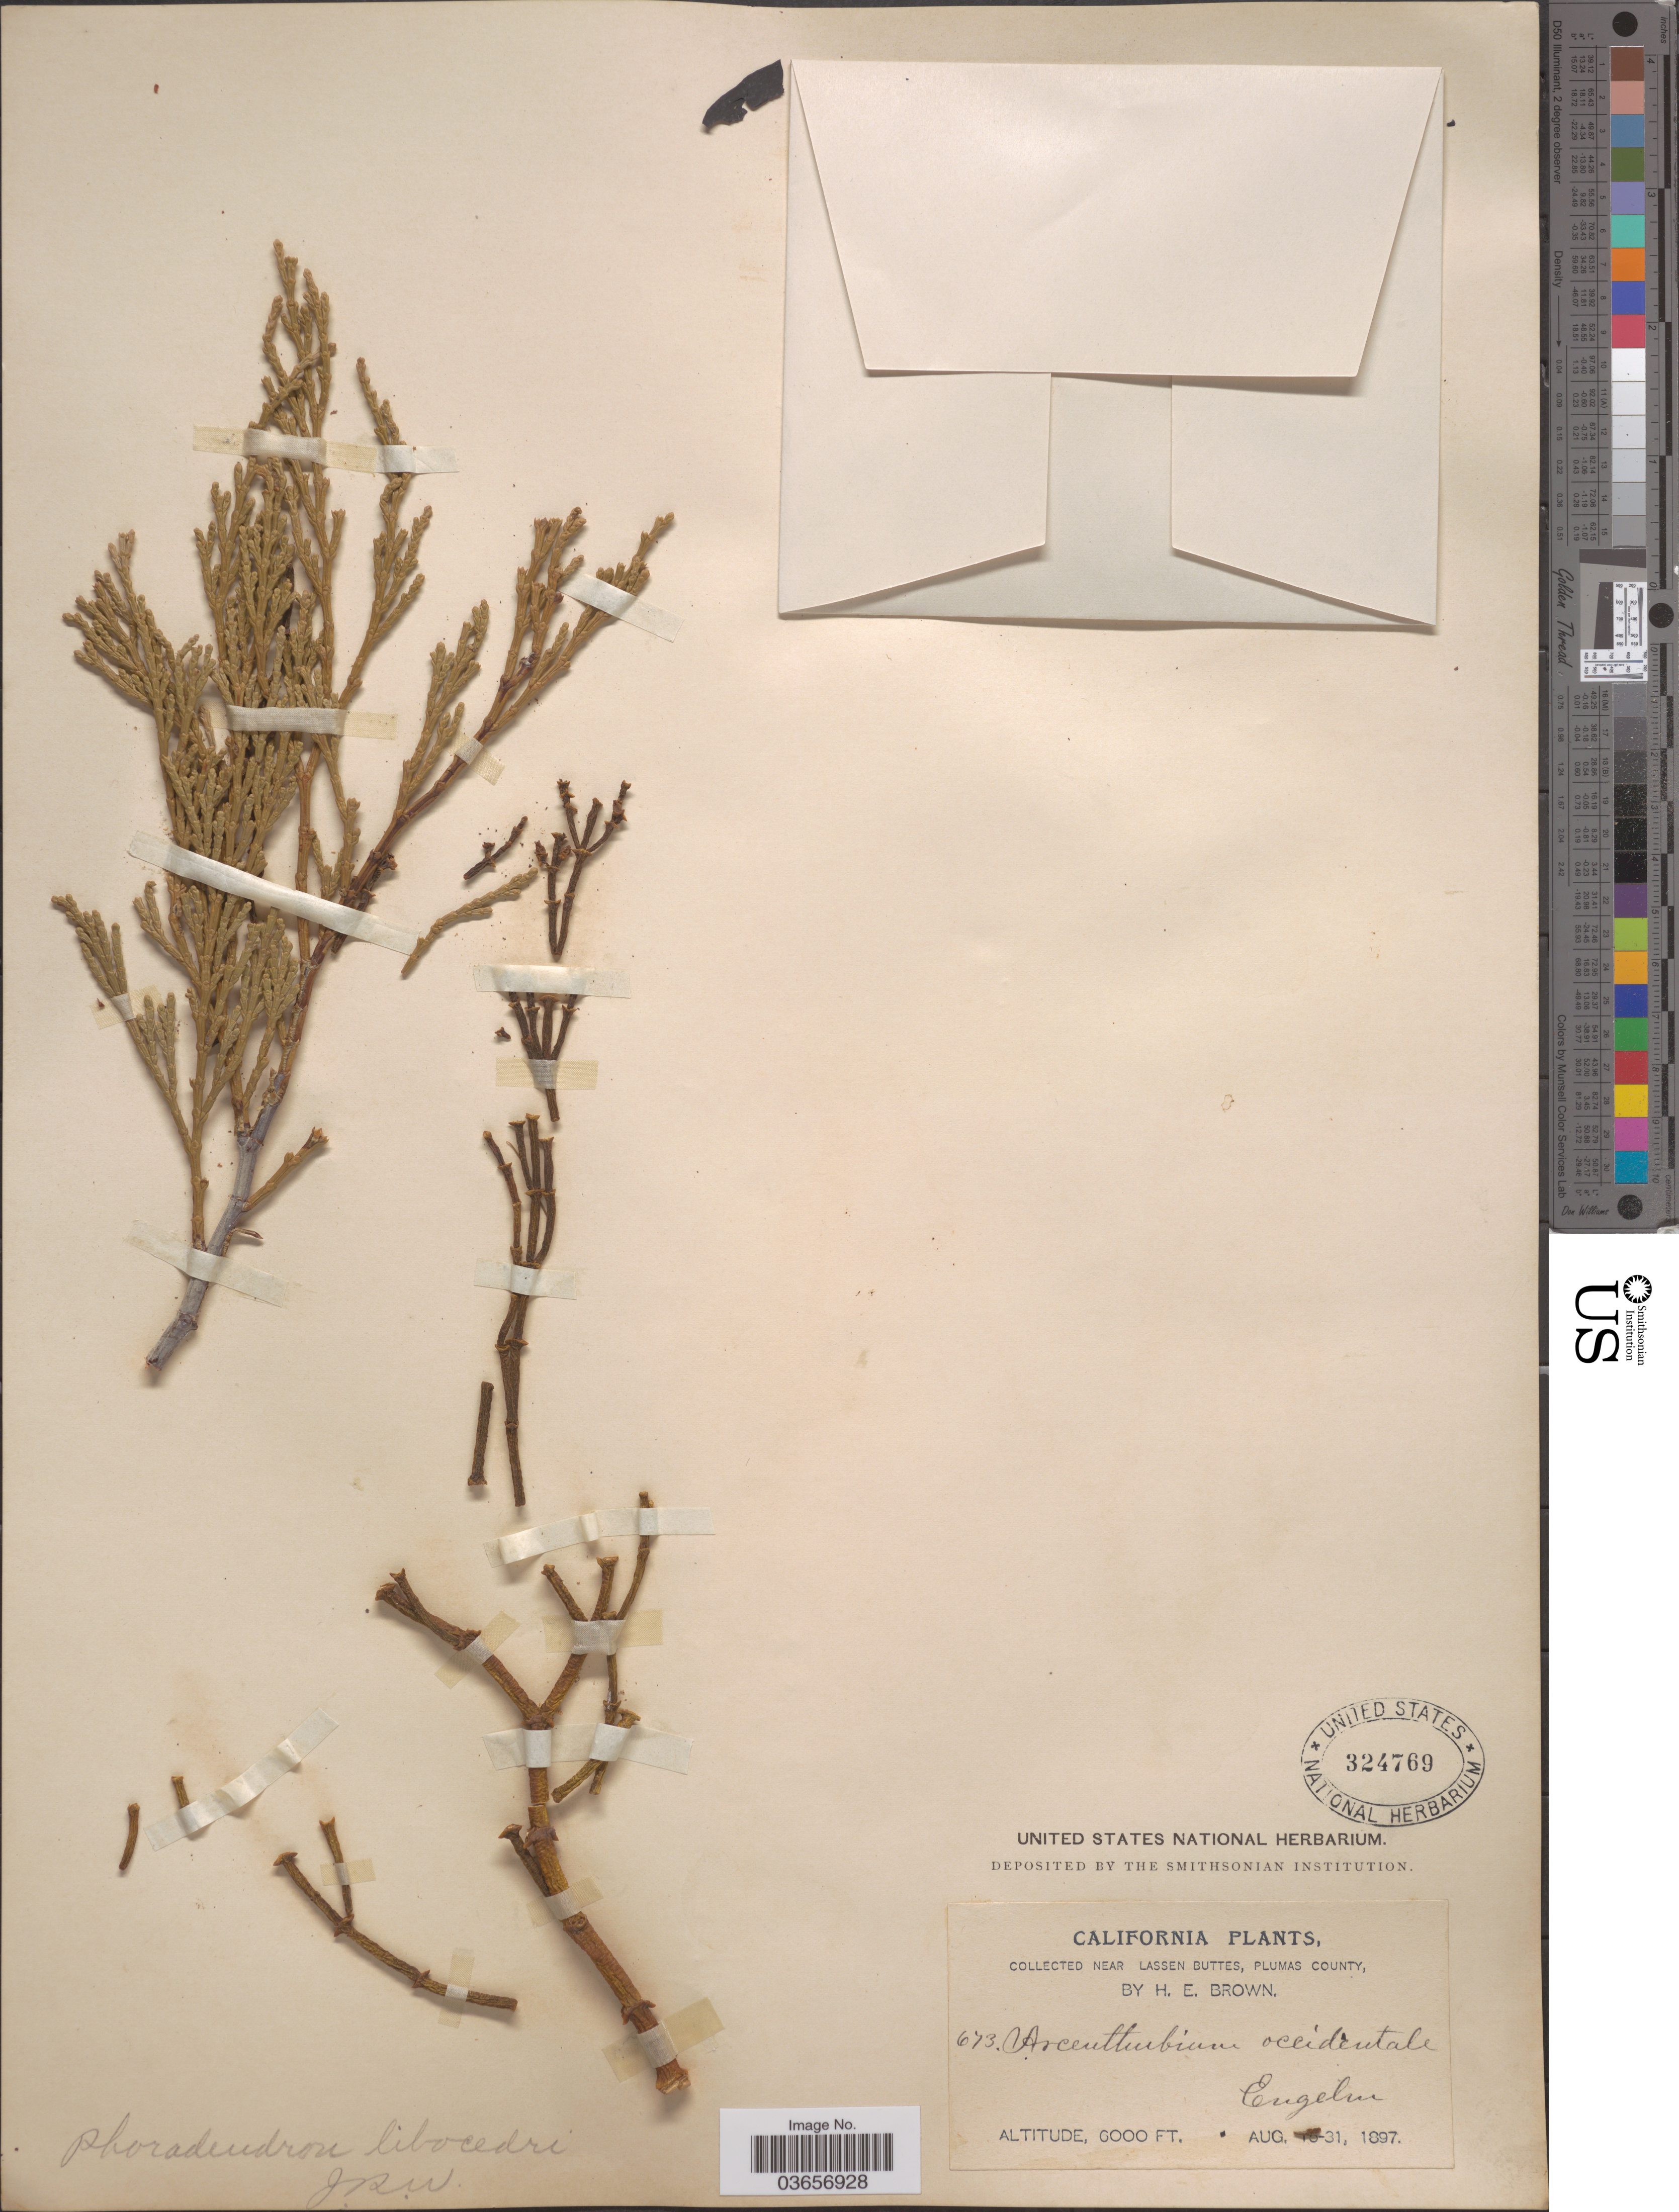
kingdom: Plantae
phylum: Tracheophyta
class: Magnoliopsida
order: Santalales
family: Viscaceae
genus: Phoradendron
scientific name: Phoradendron libocedri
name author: (Engelm.) Howell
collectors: H. E. Brown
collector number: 673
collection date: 1897-08-15/1897-08-31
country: United States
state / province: California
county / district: Plumas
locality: Near Lassen Buttes, Plumas County.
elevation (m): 1829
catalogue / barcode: US 324769